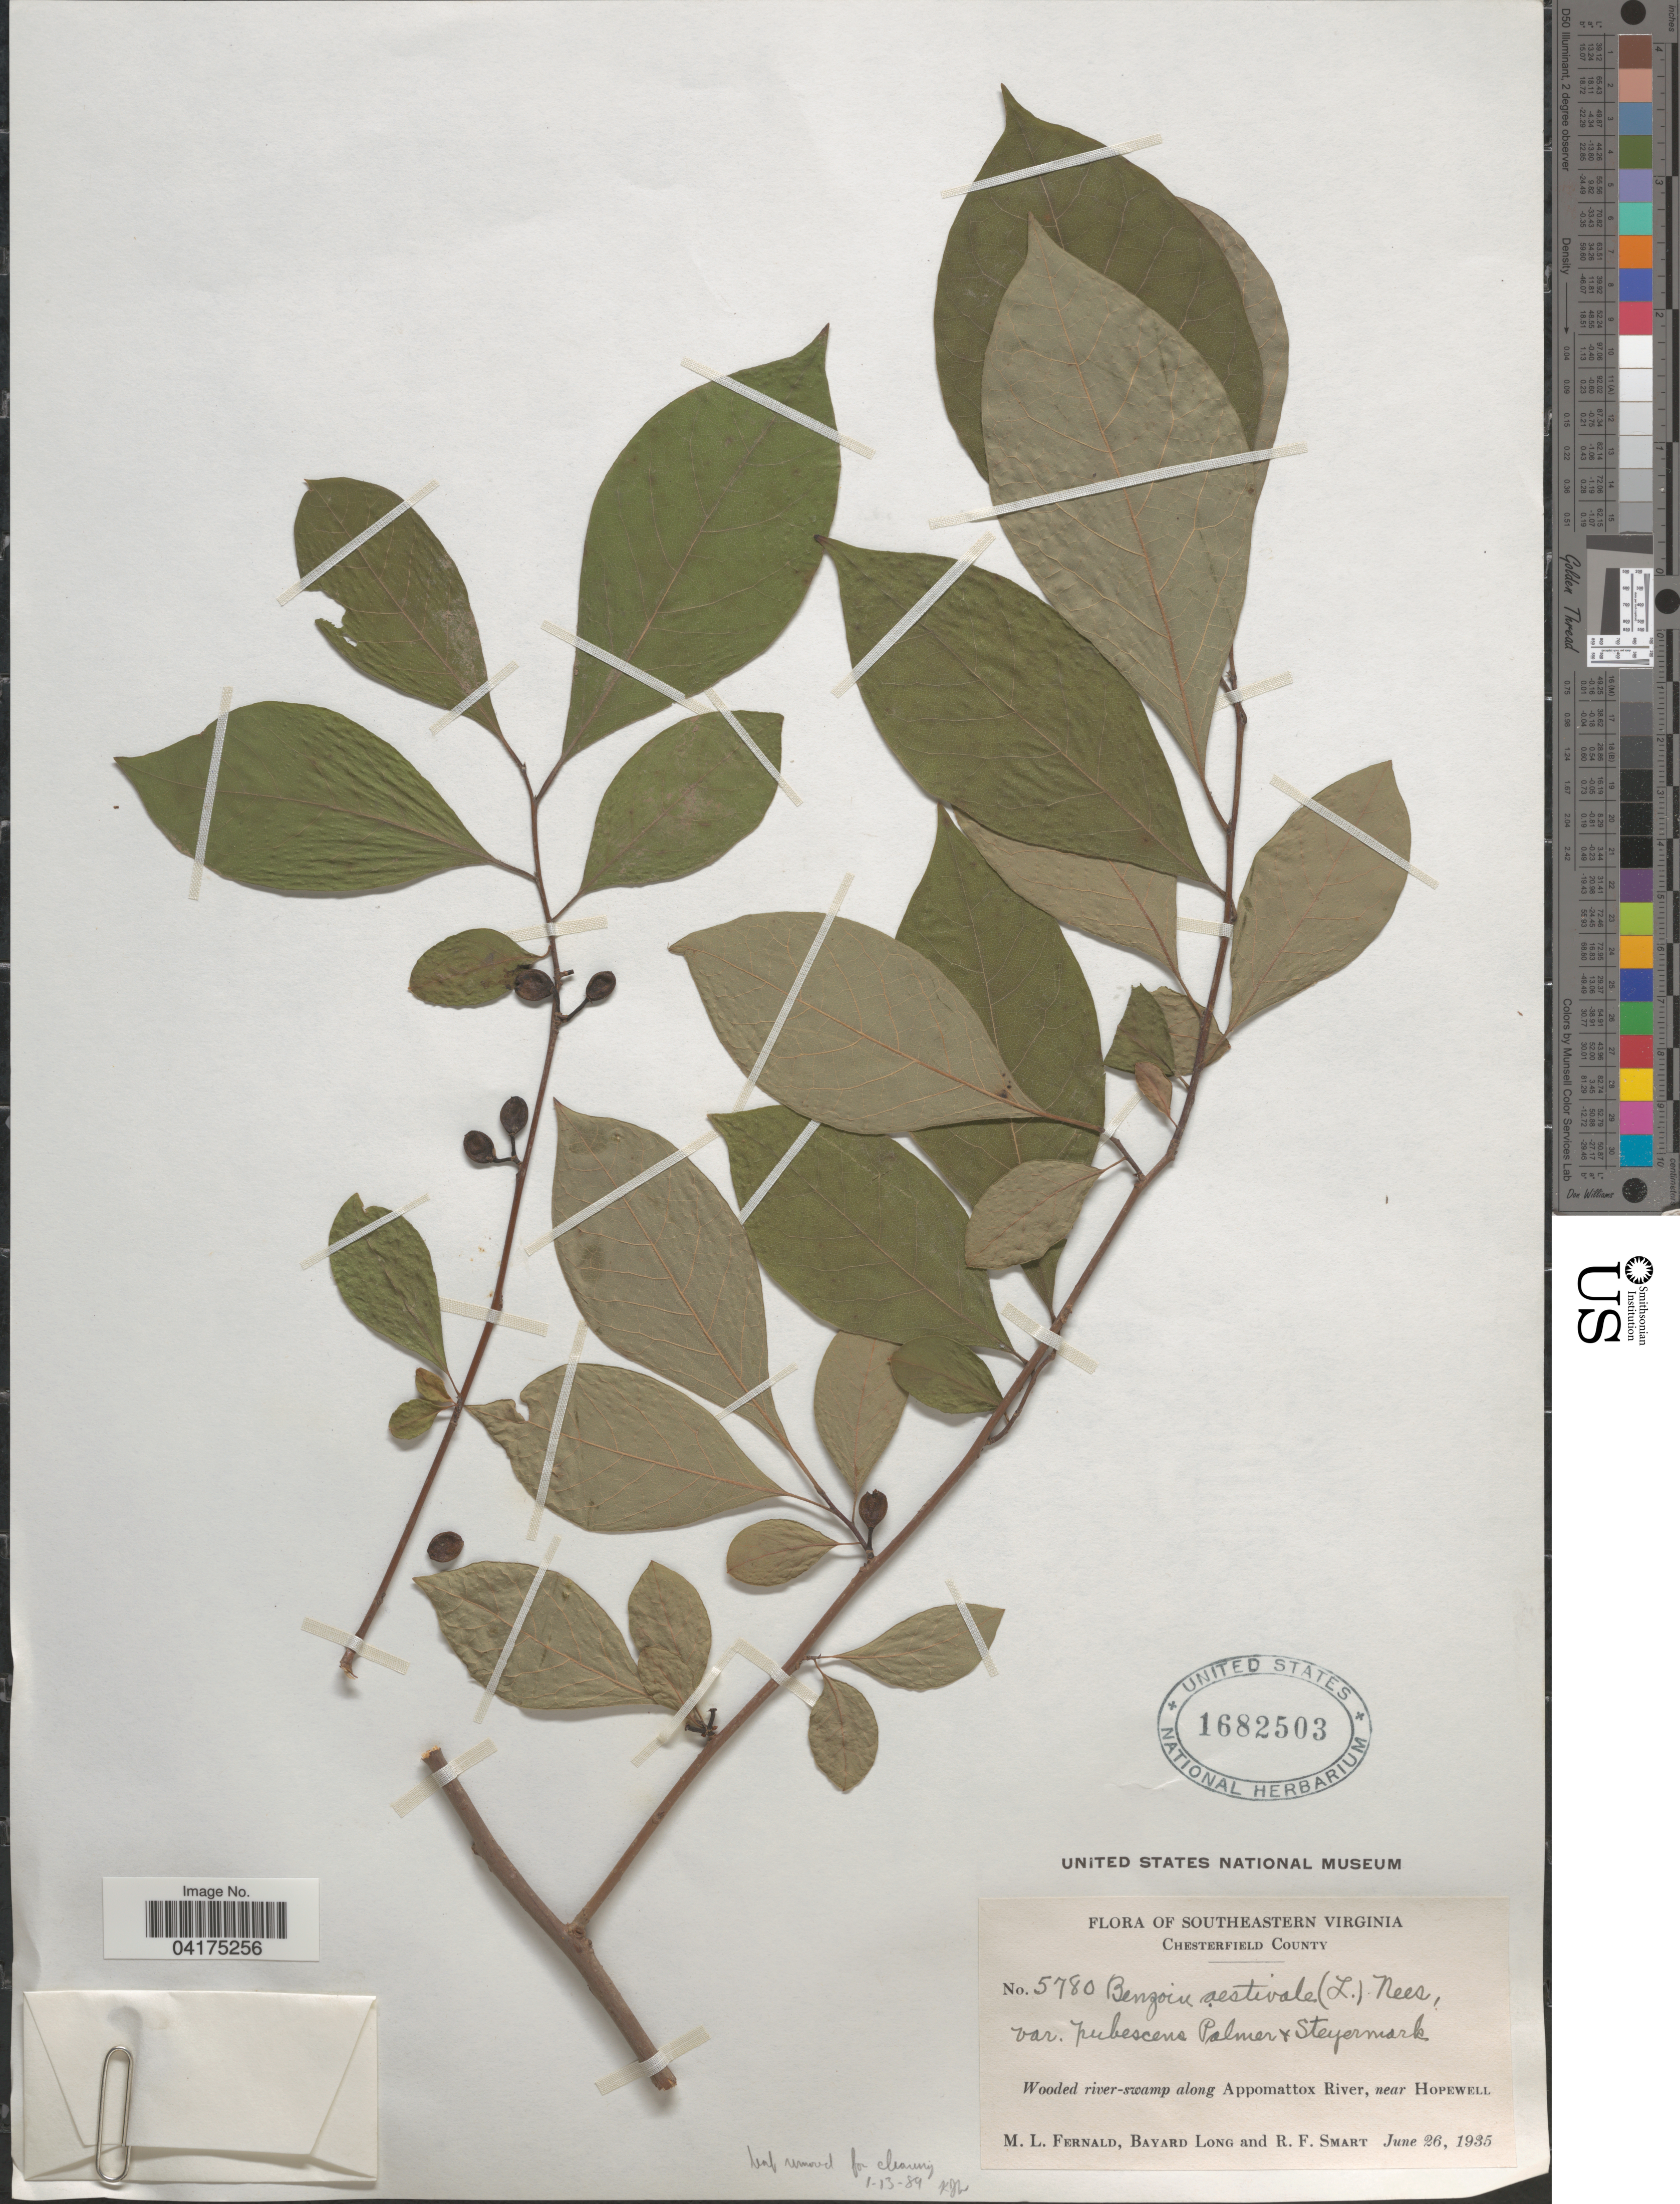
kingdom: Plantae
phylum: Tracheophyta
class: Magnoliopsida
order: Laurales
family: Lauraceae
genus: Benzoin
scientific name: Benzoin aestivale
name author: Nees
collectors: M. L. Fernald, B. H. Long & R. Smart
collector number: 5780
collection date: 1935-06-26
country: United States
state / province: Virginia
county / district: Chesterfield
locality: Southeastern Virginia. Chesterfield County. Wooded river-swamp along Appomattox River, near Hopewell.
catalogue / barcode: US 1682503